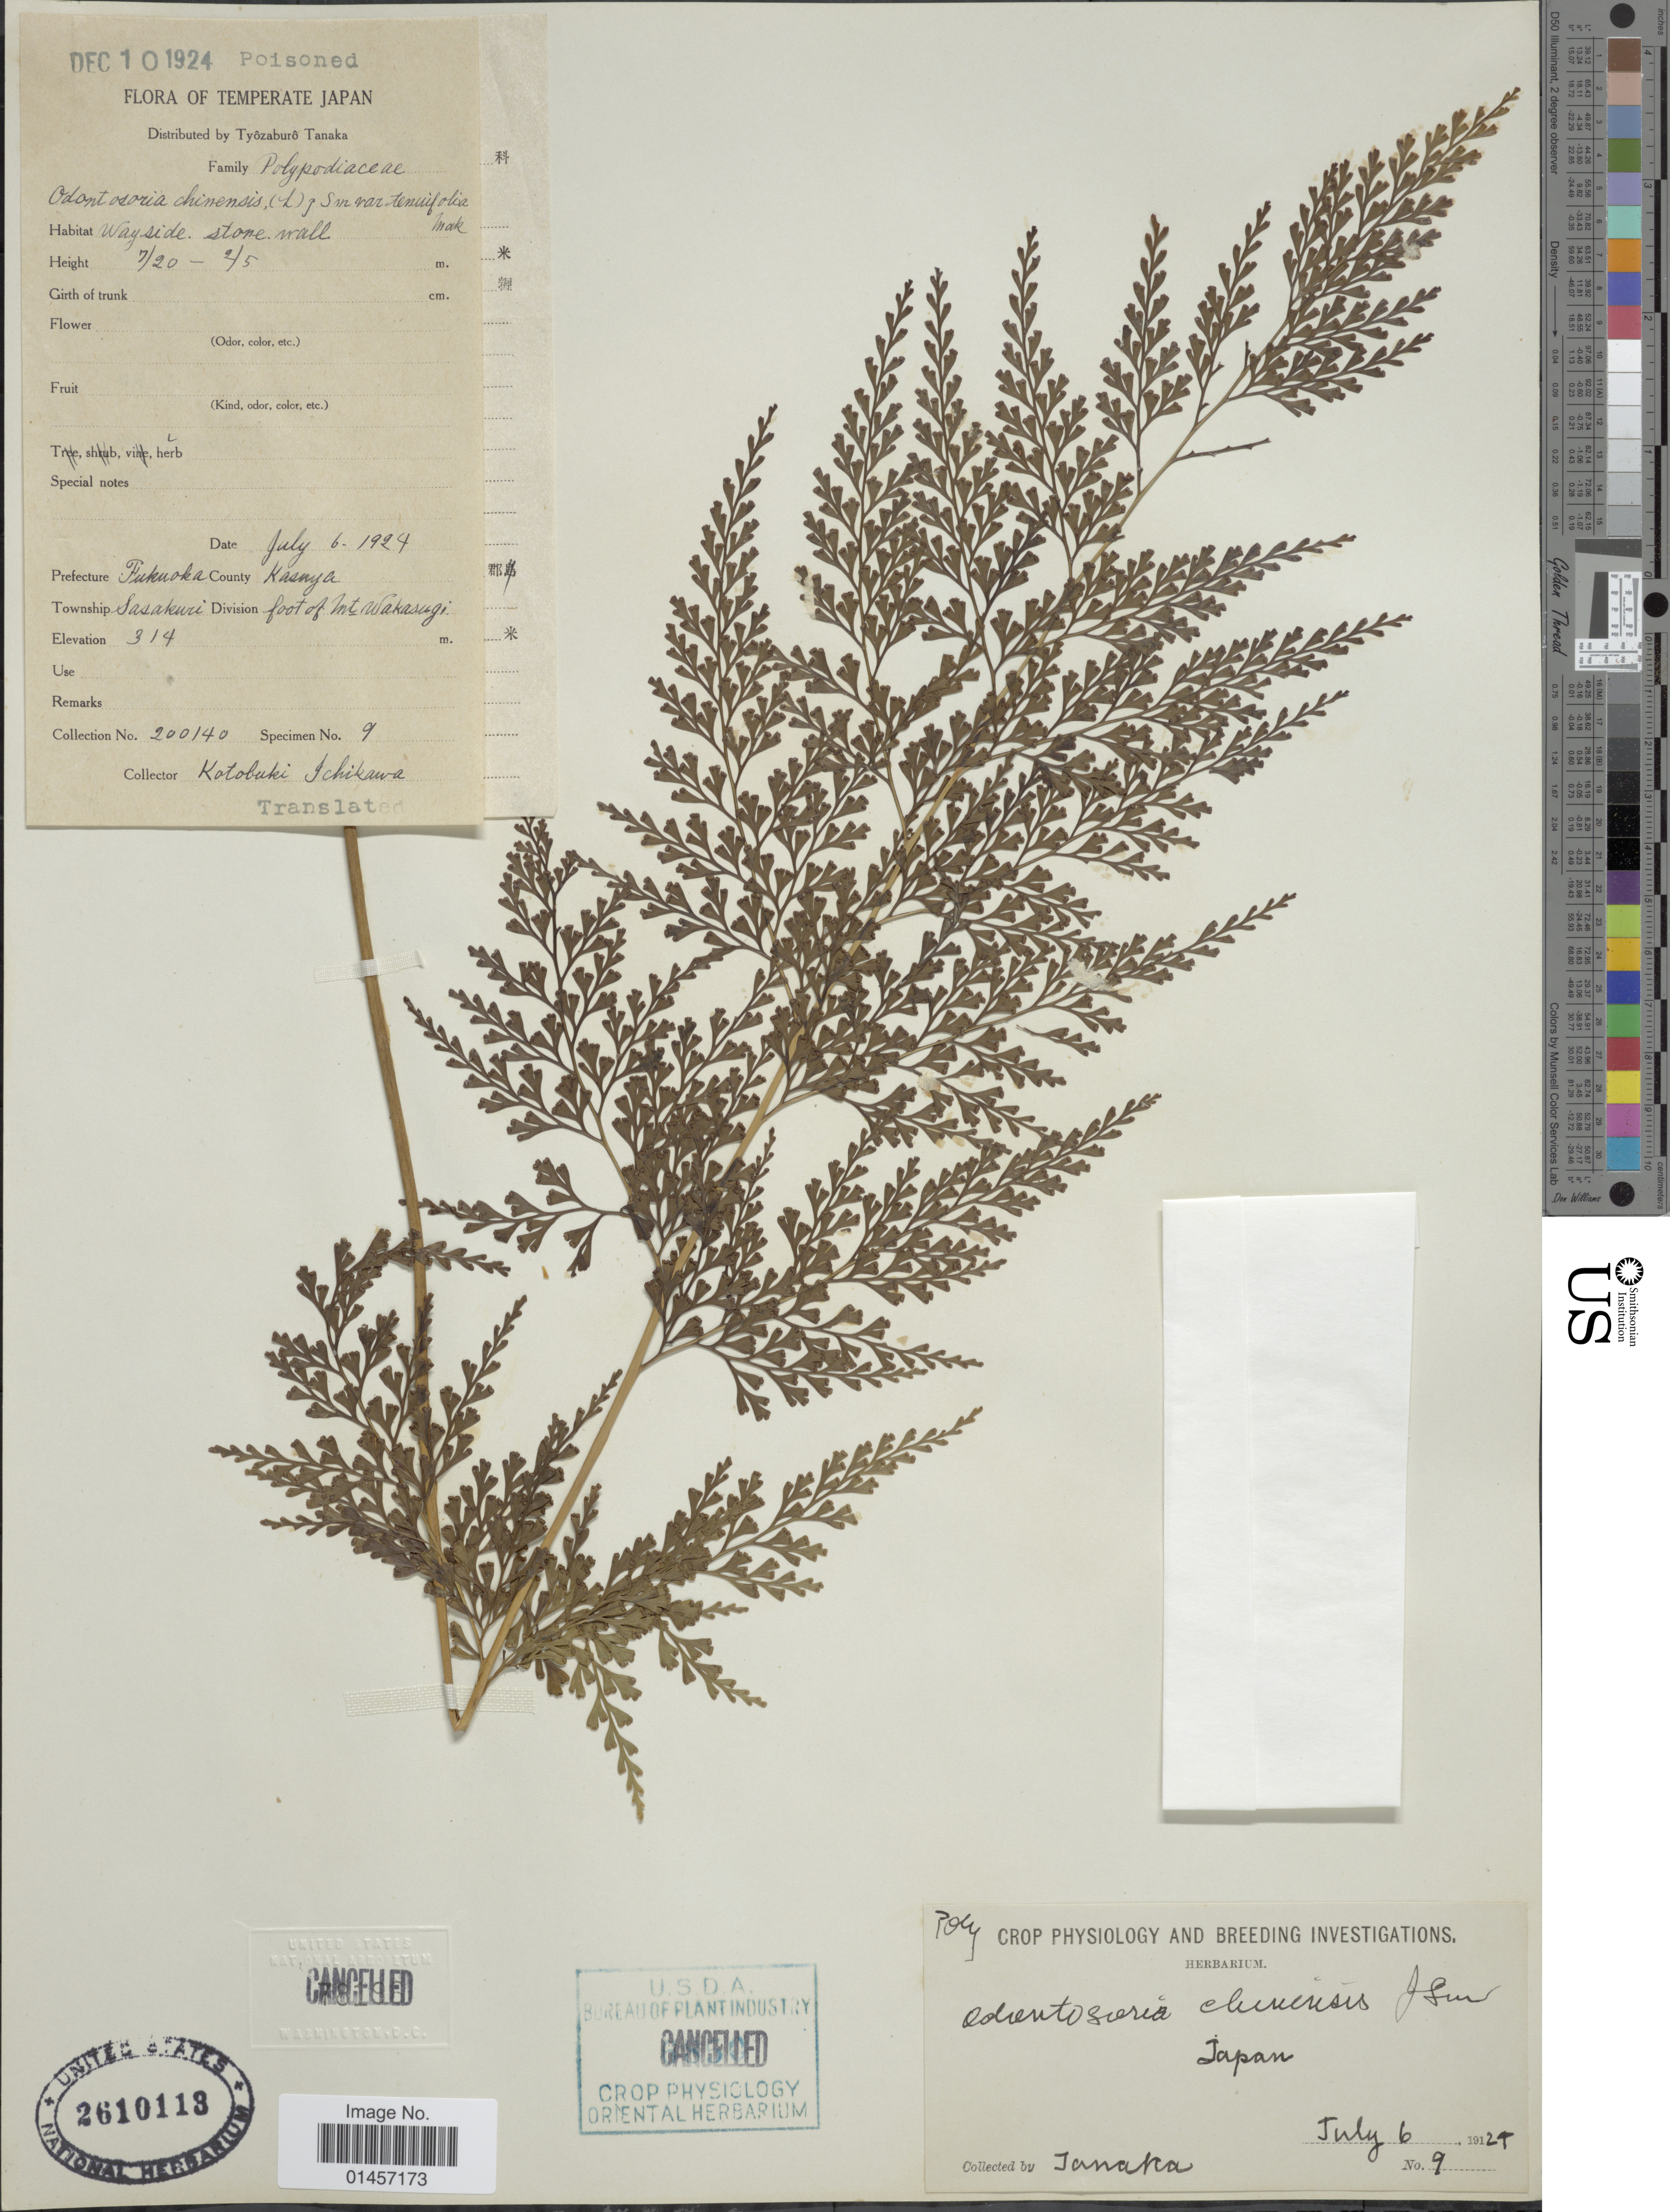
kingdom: Plantae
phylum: Tracheophyta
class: Polypodiopsida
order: Polypodiales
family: Lindsaeaceae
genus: Sphenomeris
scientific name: Sphenomeris chinensis var. chinensis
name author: (L.) Maxon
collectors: K. Schikawa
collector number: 200140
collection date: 1924-07-06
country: Japan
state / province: Hukuoka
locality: Prefecture Fukuoka, County Kasnya, Township Sasakuri, division foot of Mt. Wakasugi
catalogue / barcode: US 2610113